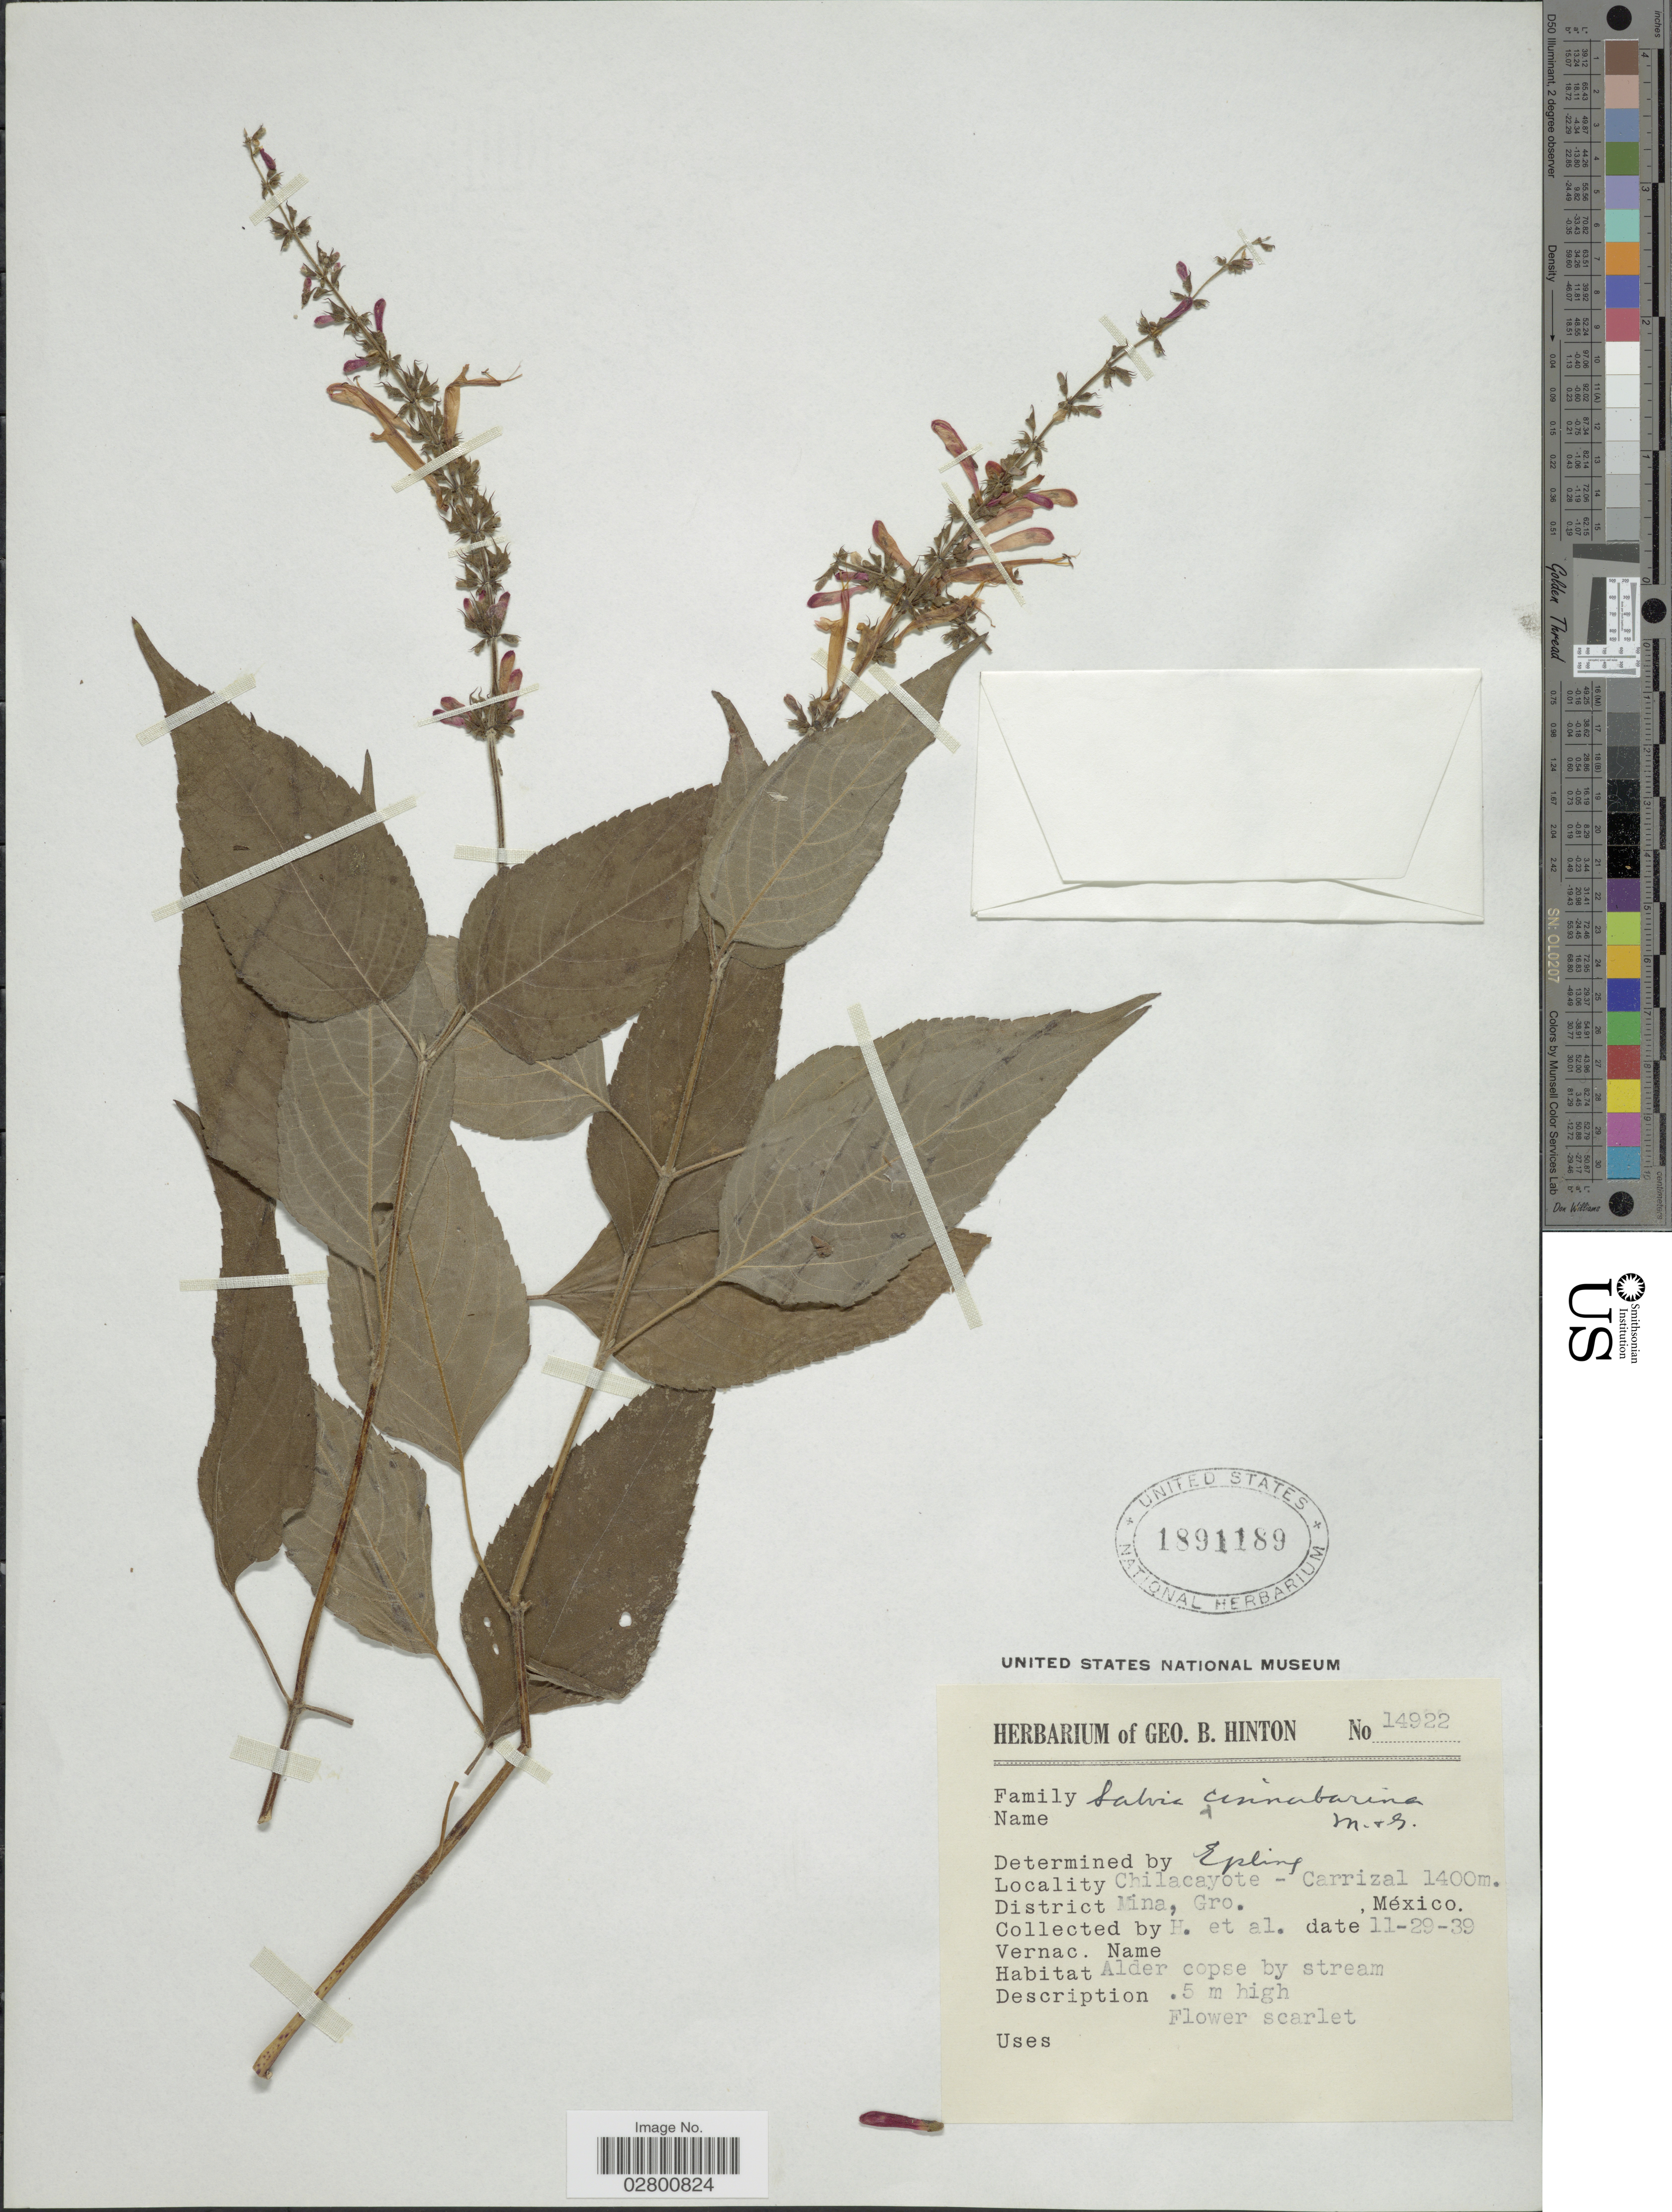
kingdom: Plantae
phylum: Tracheophyta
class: Magnoliopsida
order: Lamiales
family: Lamiaceae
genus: Salvia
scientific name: Salvia cinnabarina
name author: M. Martens & Galeotti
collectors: G. B. Hinton & et al.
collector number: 14922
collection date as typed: Transcribed d/m/y: 29/11/39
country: Mexico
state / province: Guerrero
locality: Chilacayote - Carrizal, District Mina, Gro.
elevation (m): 1400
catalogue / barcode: US 1891189